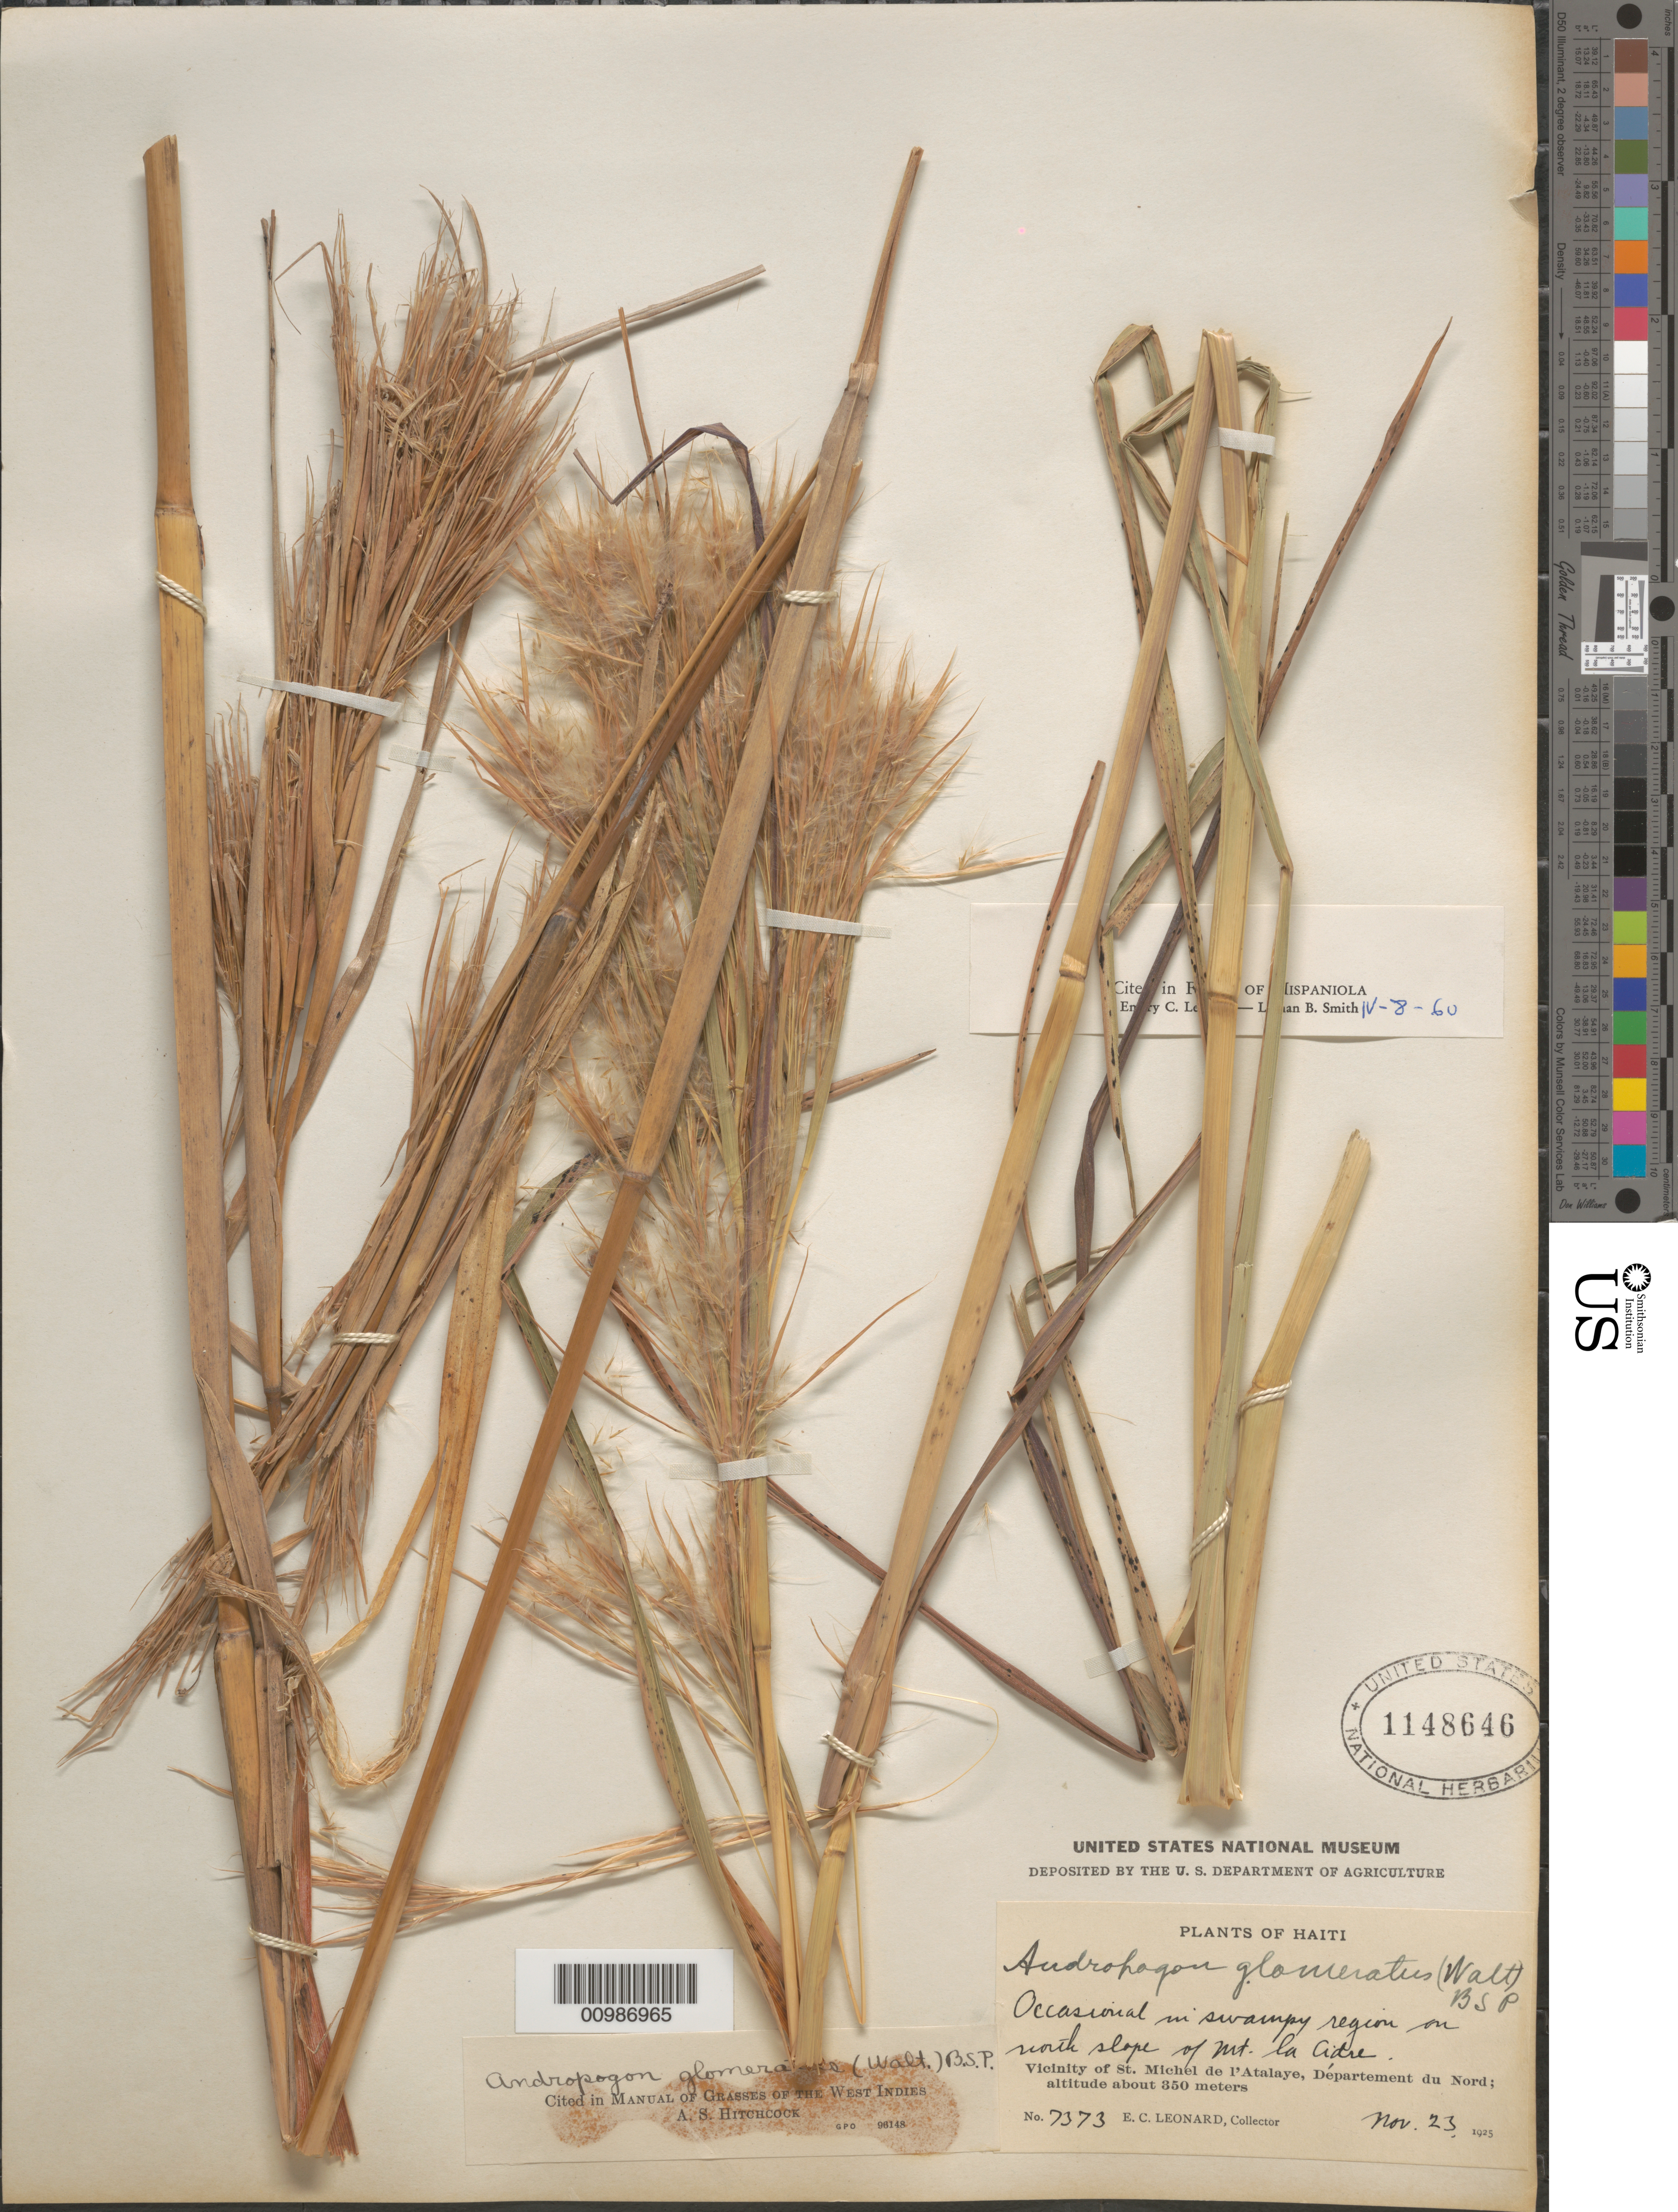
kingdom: Plantae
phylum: Tracheophyta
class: Liliopsida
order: Poales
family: Poaceae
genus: Andropogon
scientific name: Andropogon glomeratus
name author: (Walter) Britton, Stearns & Poggenb.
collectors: E. C. Leonard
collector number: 7373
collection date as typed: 23 Nov 1925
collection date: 1925-11-23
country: Haiti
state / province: Nord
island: Hispaniola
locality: vicinity of St. Michel de l'Atalaye, north slope of Mt. la Cidre.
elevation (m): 350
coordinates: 0 N, 0 E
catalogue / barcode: US 1148646